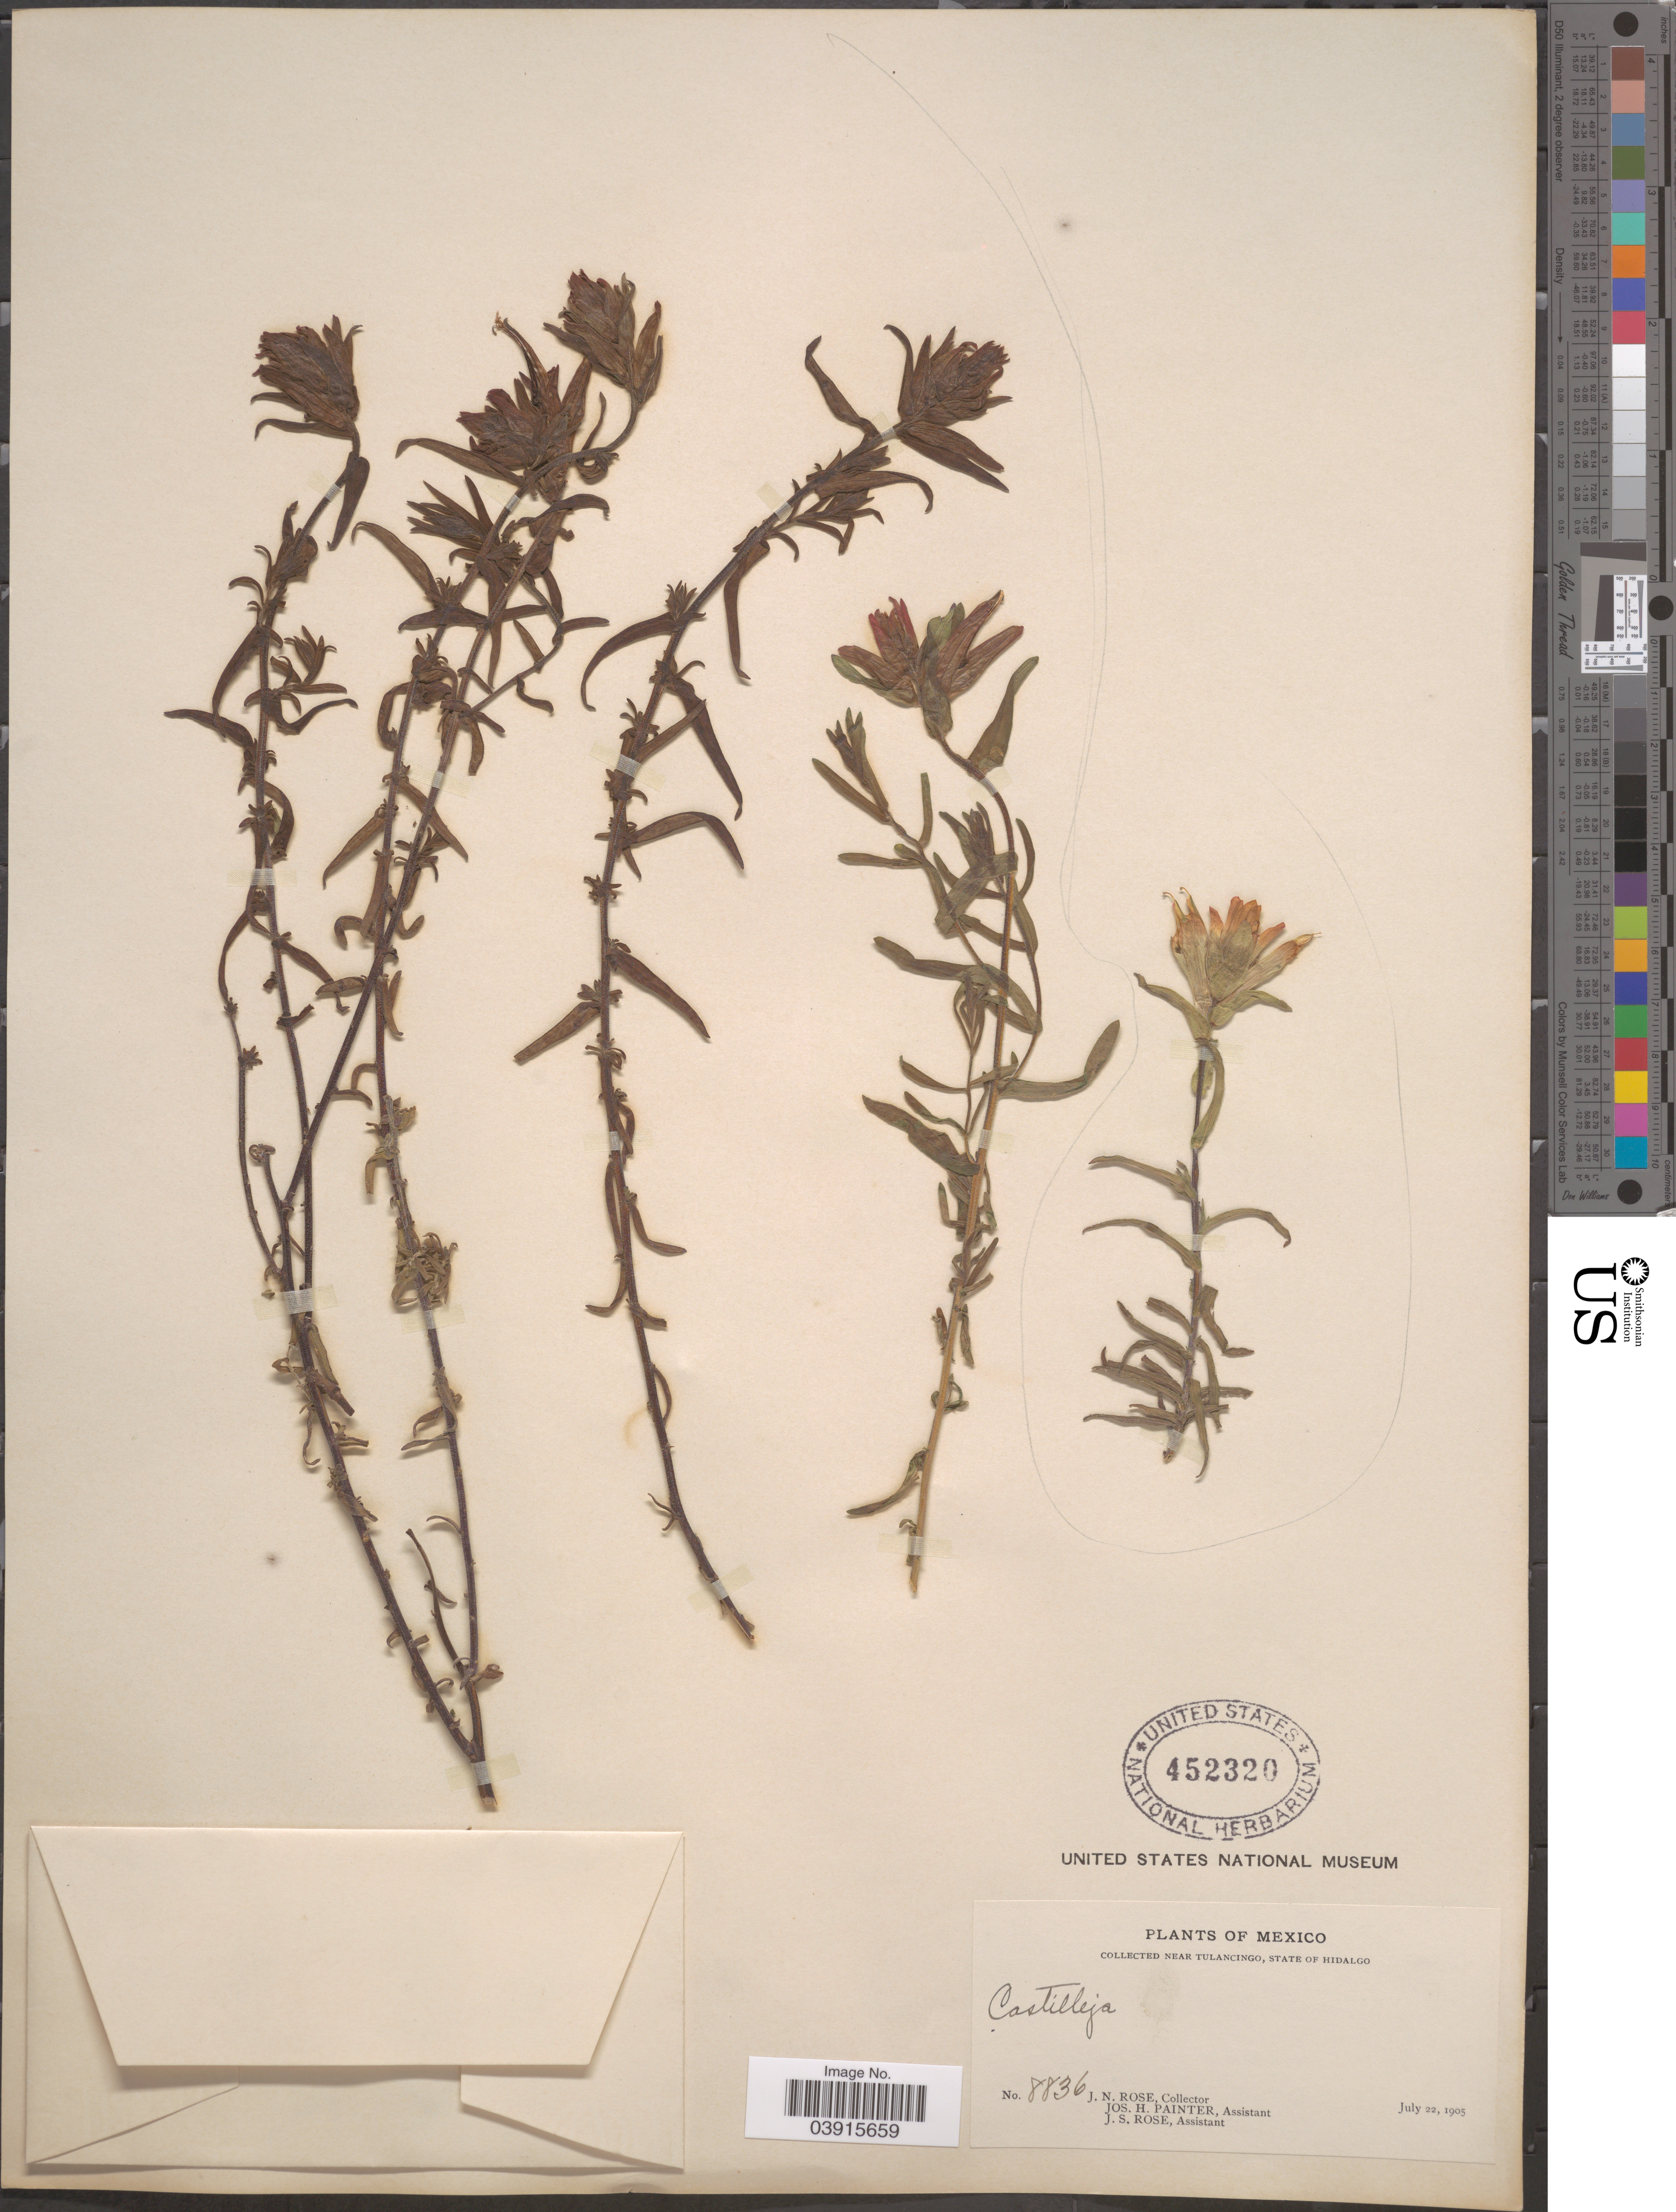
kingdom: Plantae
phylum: Tracheophyta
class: Magnoliopsida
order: Lamiales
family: Orobanchaceae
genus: Castilleja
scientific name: Castilleja tenuiflora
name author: Benth.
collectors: J. N. Rose, J. H. Painter & J. S. Rose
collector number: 8836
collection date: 1905-07-22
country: Mexico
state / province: Hidalgo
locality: Near Tulancingo.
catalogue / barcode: US 452320